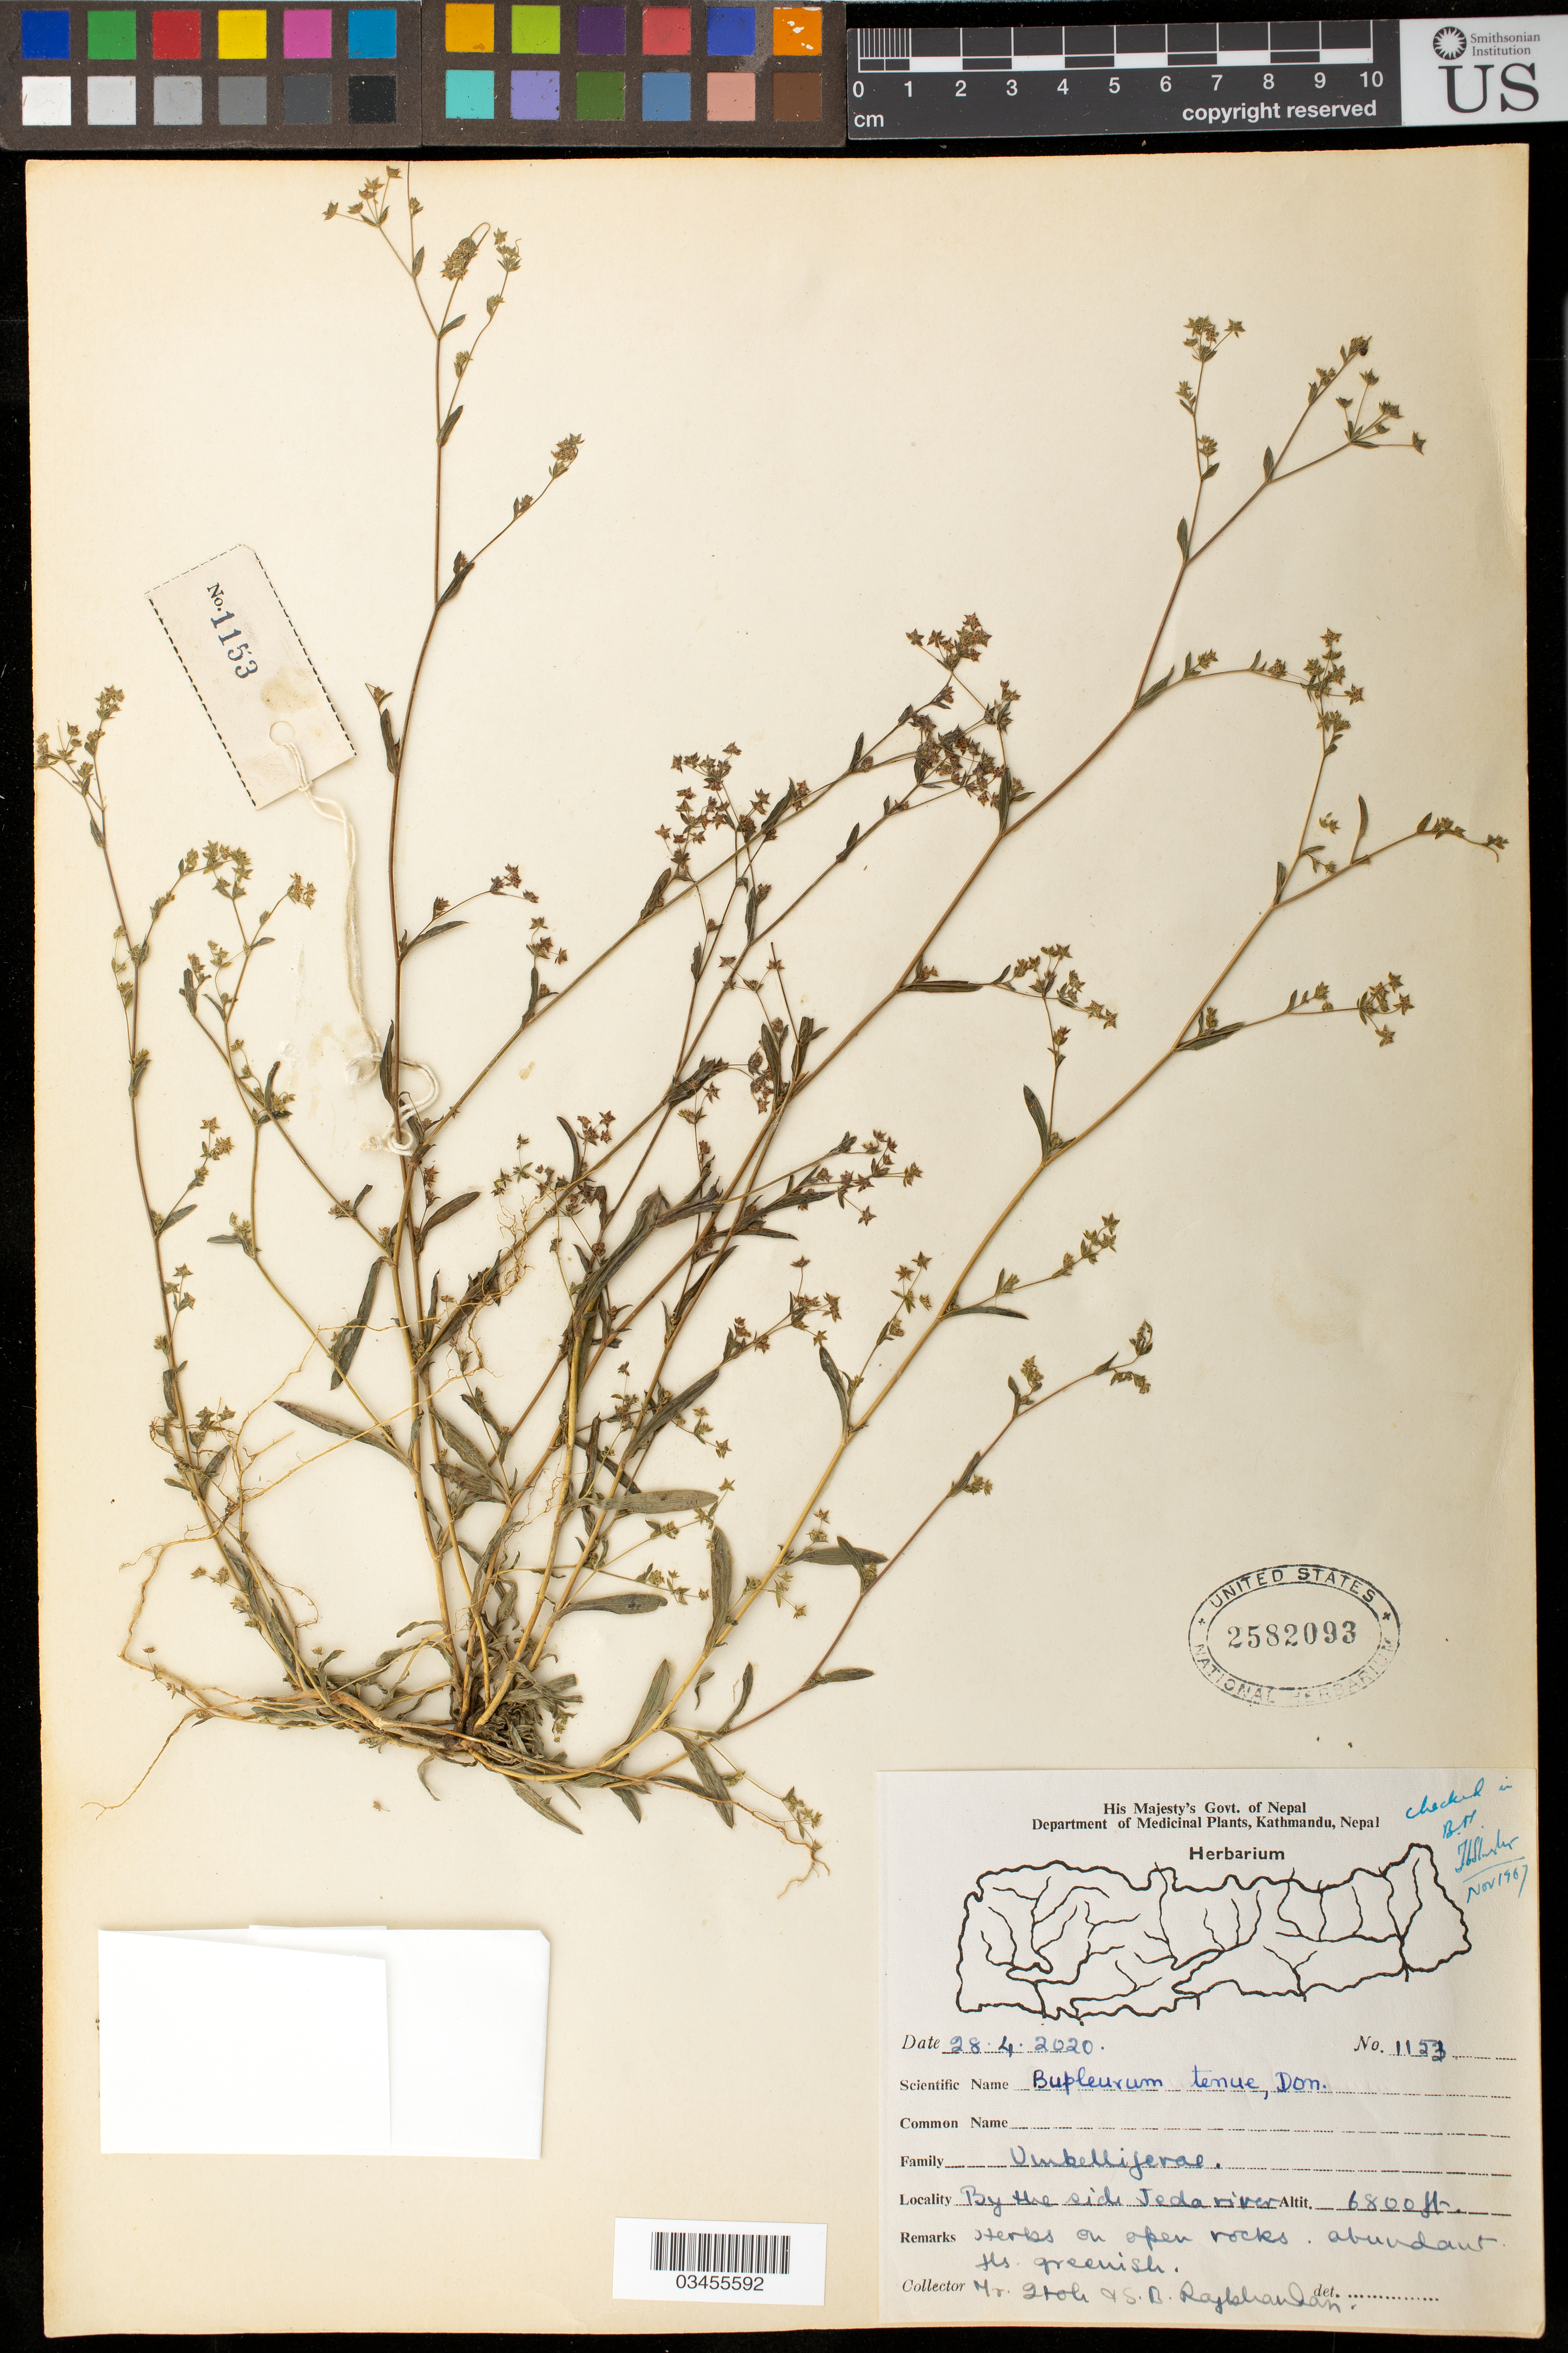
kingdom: Plantae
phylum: Tracheophyta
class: Magnoliopsida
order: Apiales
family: Apiaceae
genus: Bupleurum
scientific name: Bupleurum tenue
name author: Buch.-Ham. ex D. Don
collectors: Itoli & I. Rajbhandari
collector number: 1153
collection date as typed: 28.4.2020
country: Nepal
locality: By the side Jeda river.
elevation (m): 2073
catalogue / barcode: US 2582093